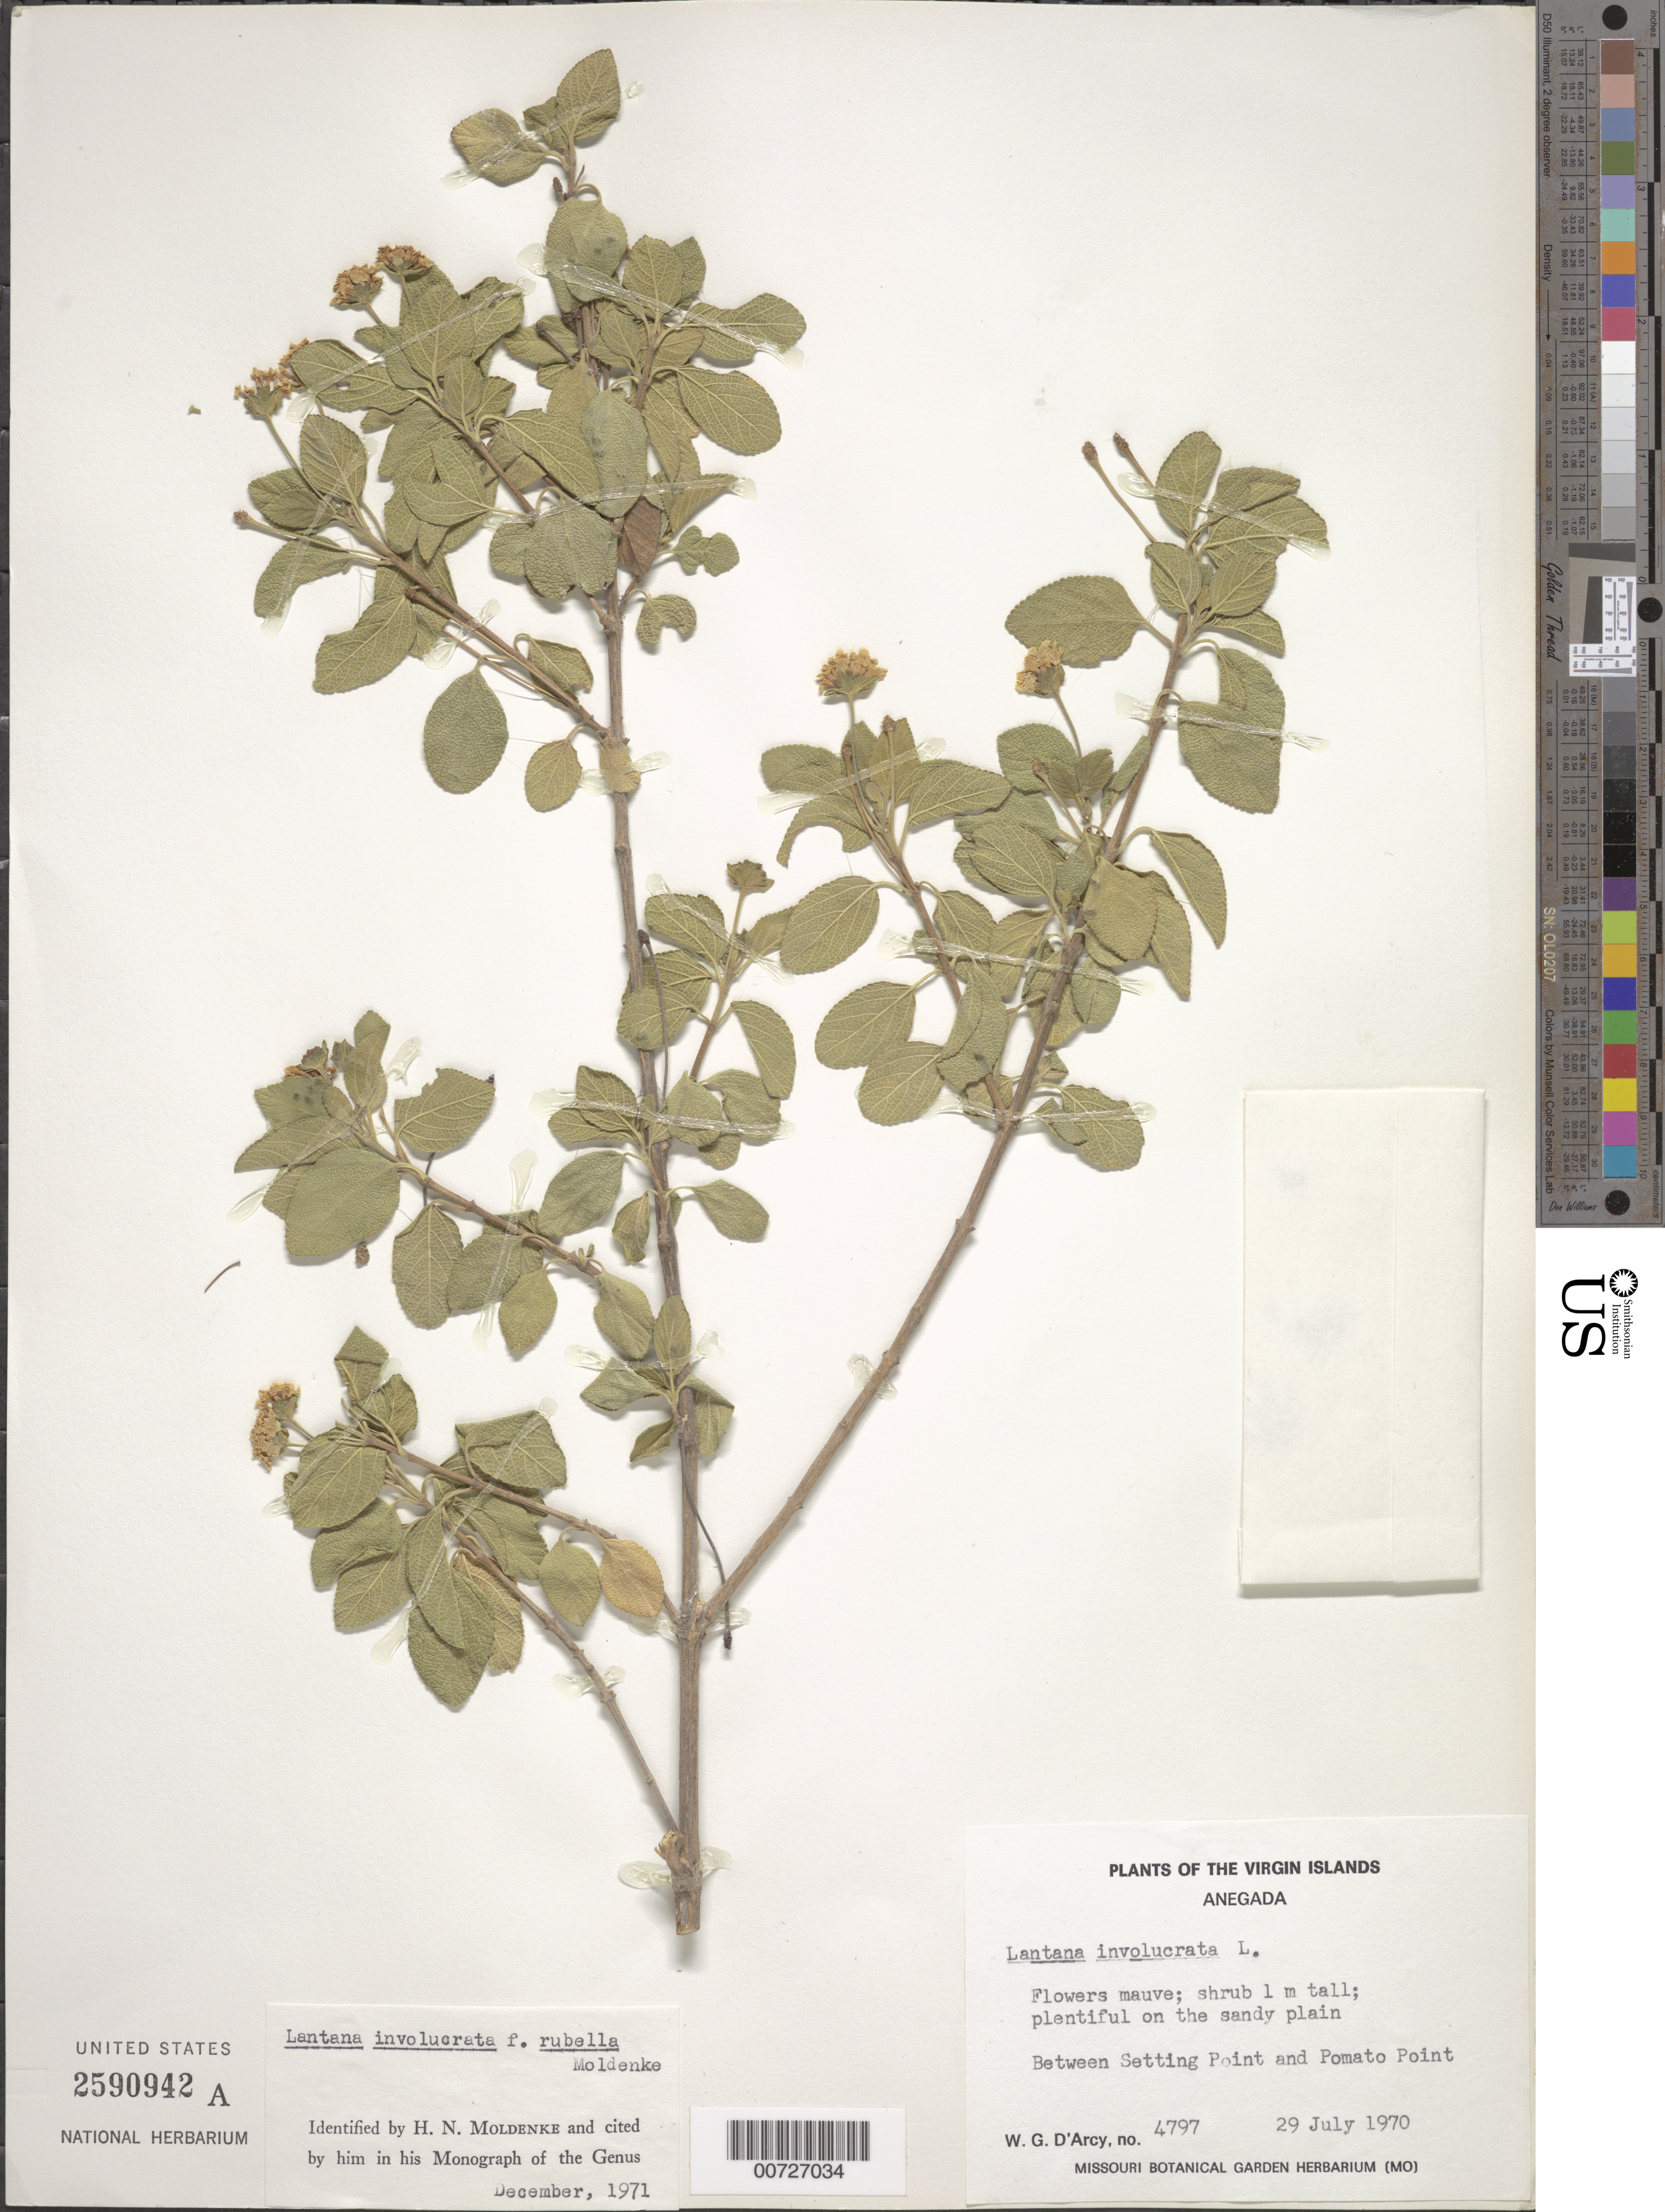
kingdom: Plantae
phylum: Tracheophyta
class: Magnoliopsida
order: Lamiales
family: Verbenaceae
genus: Lantana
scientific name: Lantana involucrata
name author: L.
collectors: W. G. D'Arcy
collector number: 4797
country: British Virgin Islands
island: Anegada I.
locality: Anegada; betw. Setting Point and Pomato Point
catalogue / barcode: US 2590942A